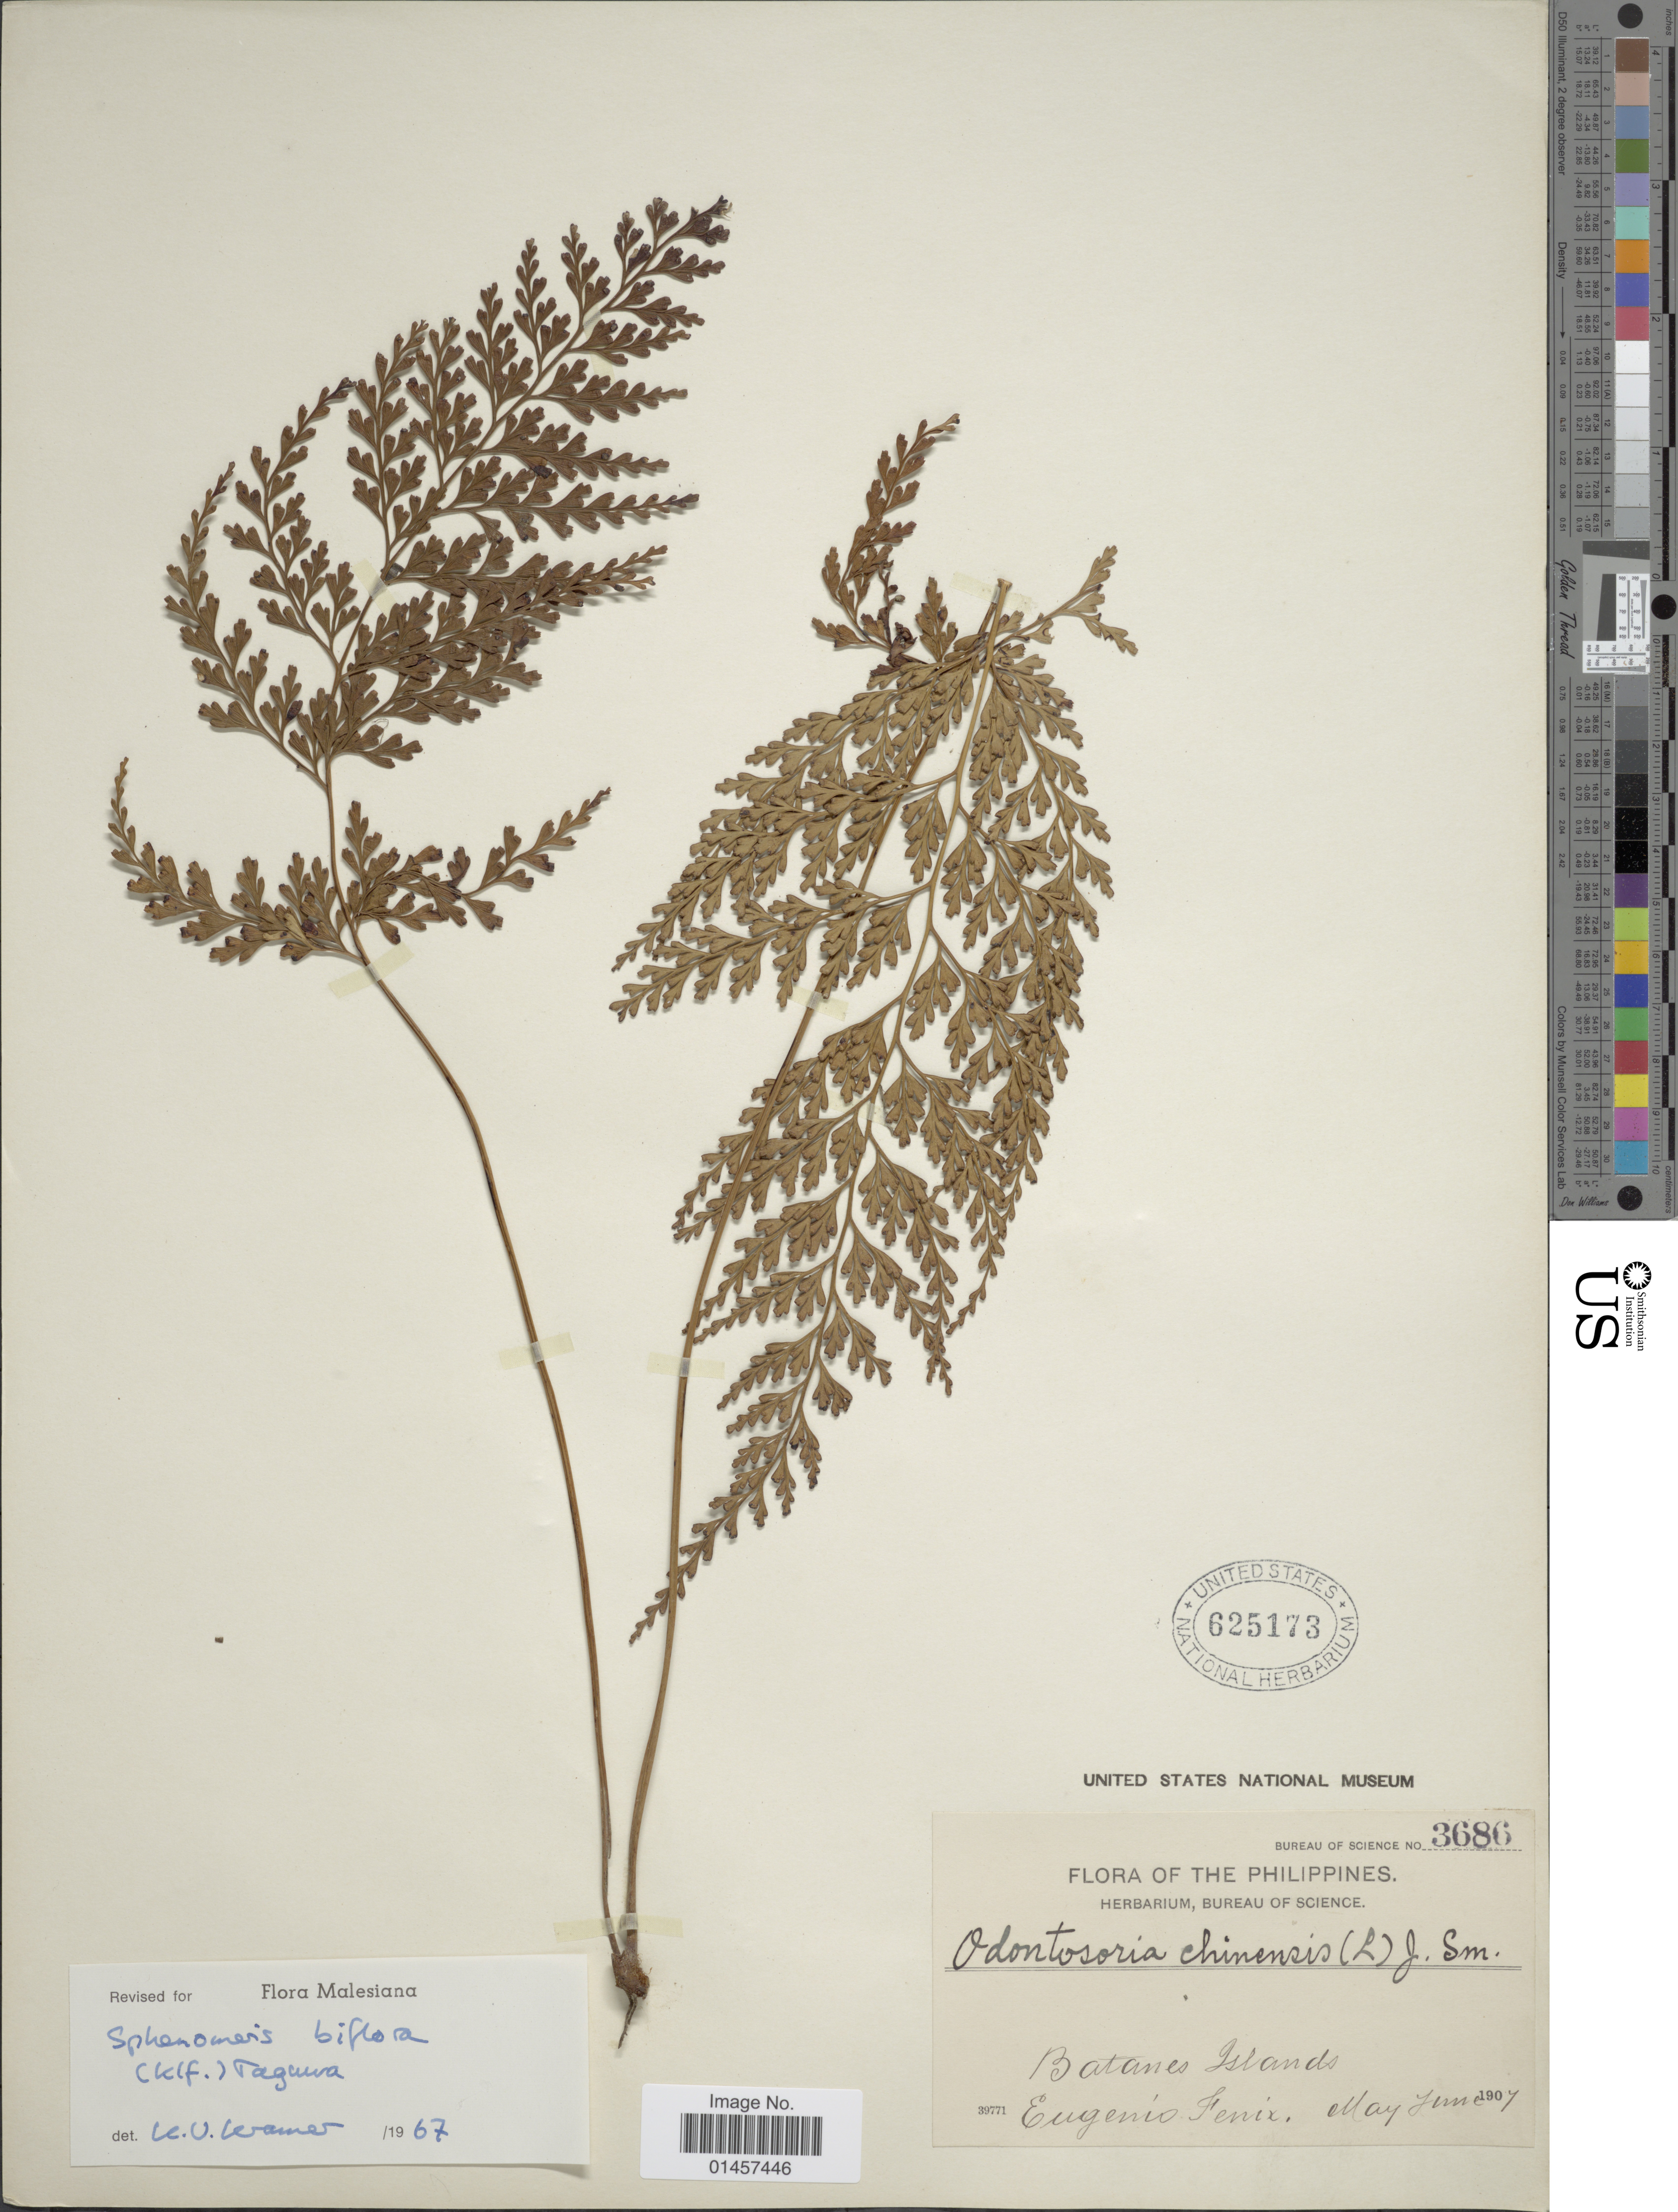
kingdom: Plantae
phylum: Tracheophyta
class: Polypodiopsida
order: Polypodiales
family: Lindsaeaceae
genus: Sphenomeris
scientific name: Sphenomeris biflora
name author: (Kaulf.) Mett.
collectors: E. Fenix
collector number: Bureau of Science 3686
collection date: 1907-05/1907-06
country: Philippines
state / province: Cagayan Valley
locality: Batanes Islands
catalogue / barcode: US 625173